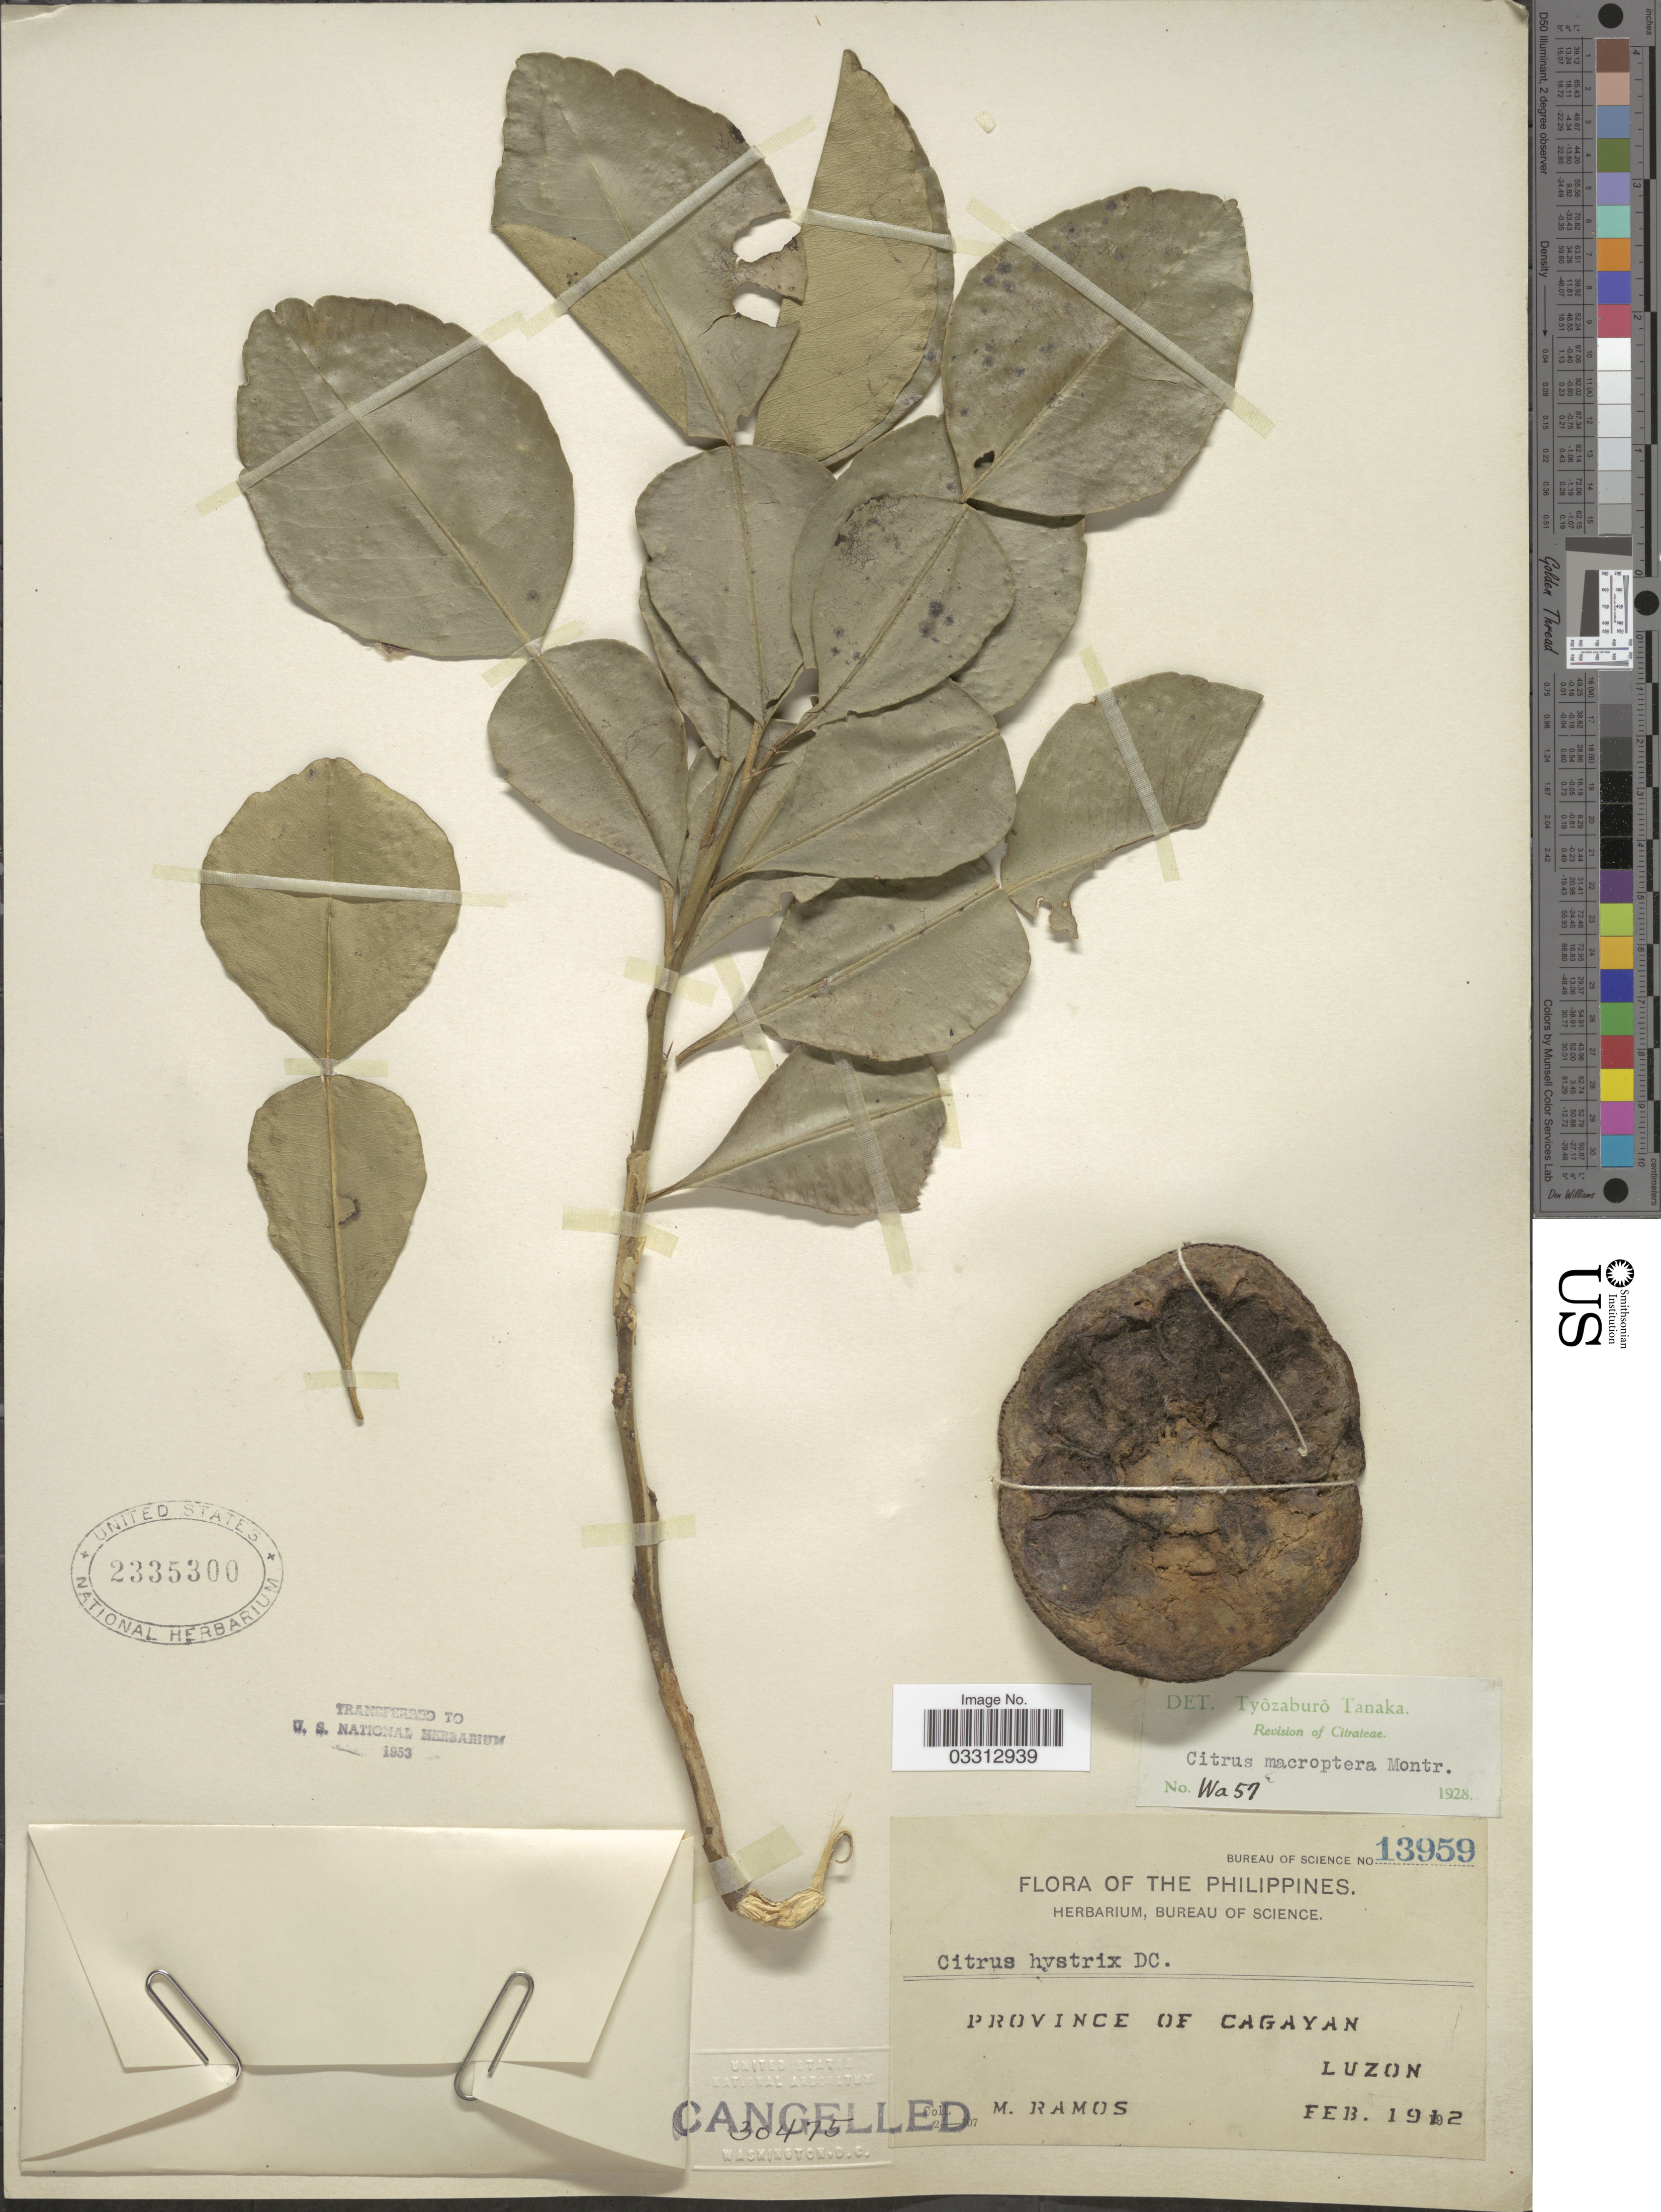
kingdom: Plantae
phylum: Tracheophyta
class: Magnoliopsida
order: Sapindales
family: Rutaceae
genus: Citrus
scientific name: Citrus macroptera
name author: Montrouz.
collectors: M. Ramos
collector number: Bureau of Science 13959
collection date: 1912-02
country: Philippines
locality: Province of Cagayan. Luzon.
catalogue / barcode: US 2335300